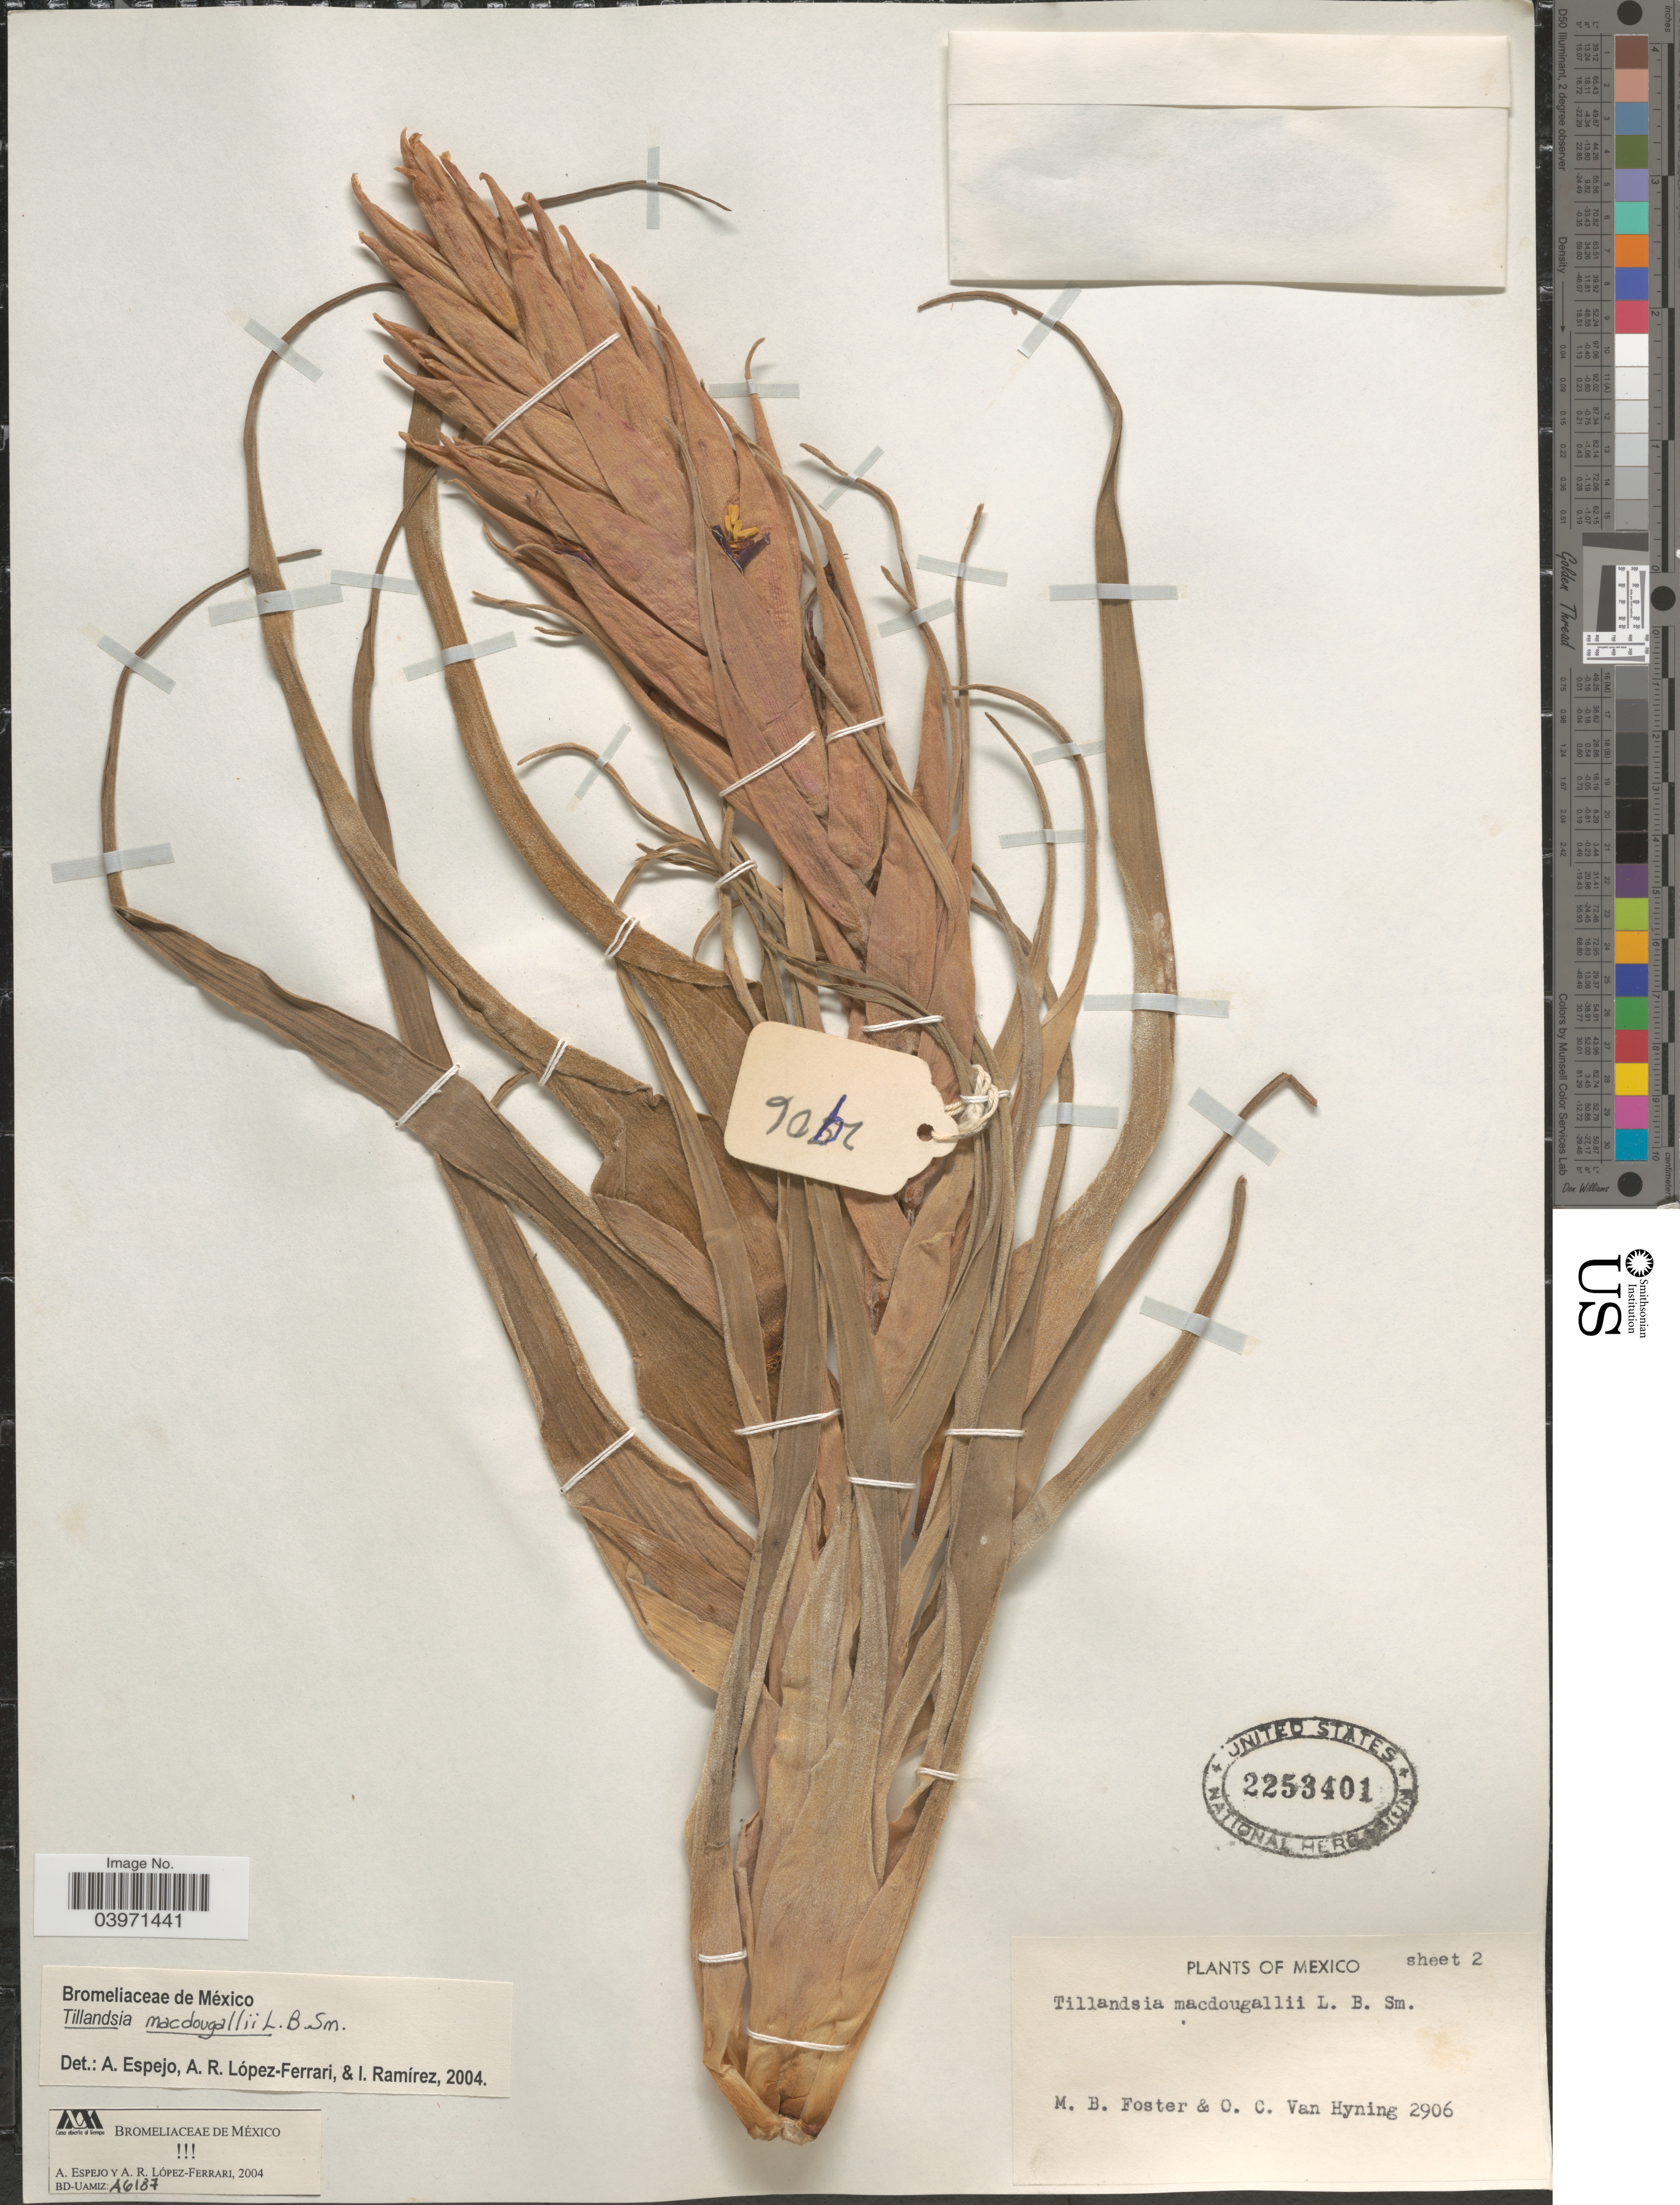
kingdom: Plantae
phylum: Tracheophyta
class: Liliopsida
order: Poales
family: Bromeliaceae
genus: Tillandsia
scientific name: Tillandsia macdougallii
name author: L.B. Sm.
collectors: M. B. Foster & O. Van Hyning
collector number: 2906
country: Mexico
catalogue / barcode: US 2253401